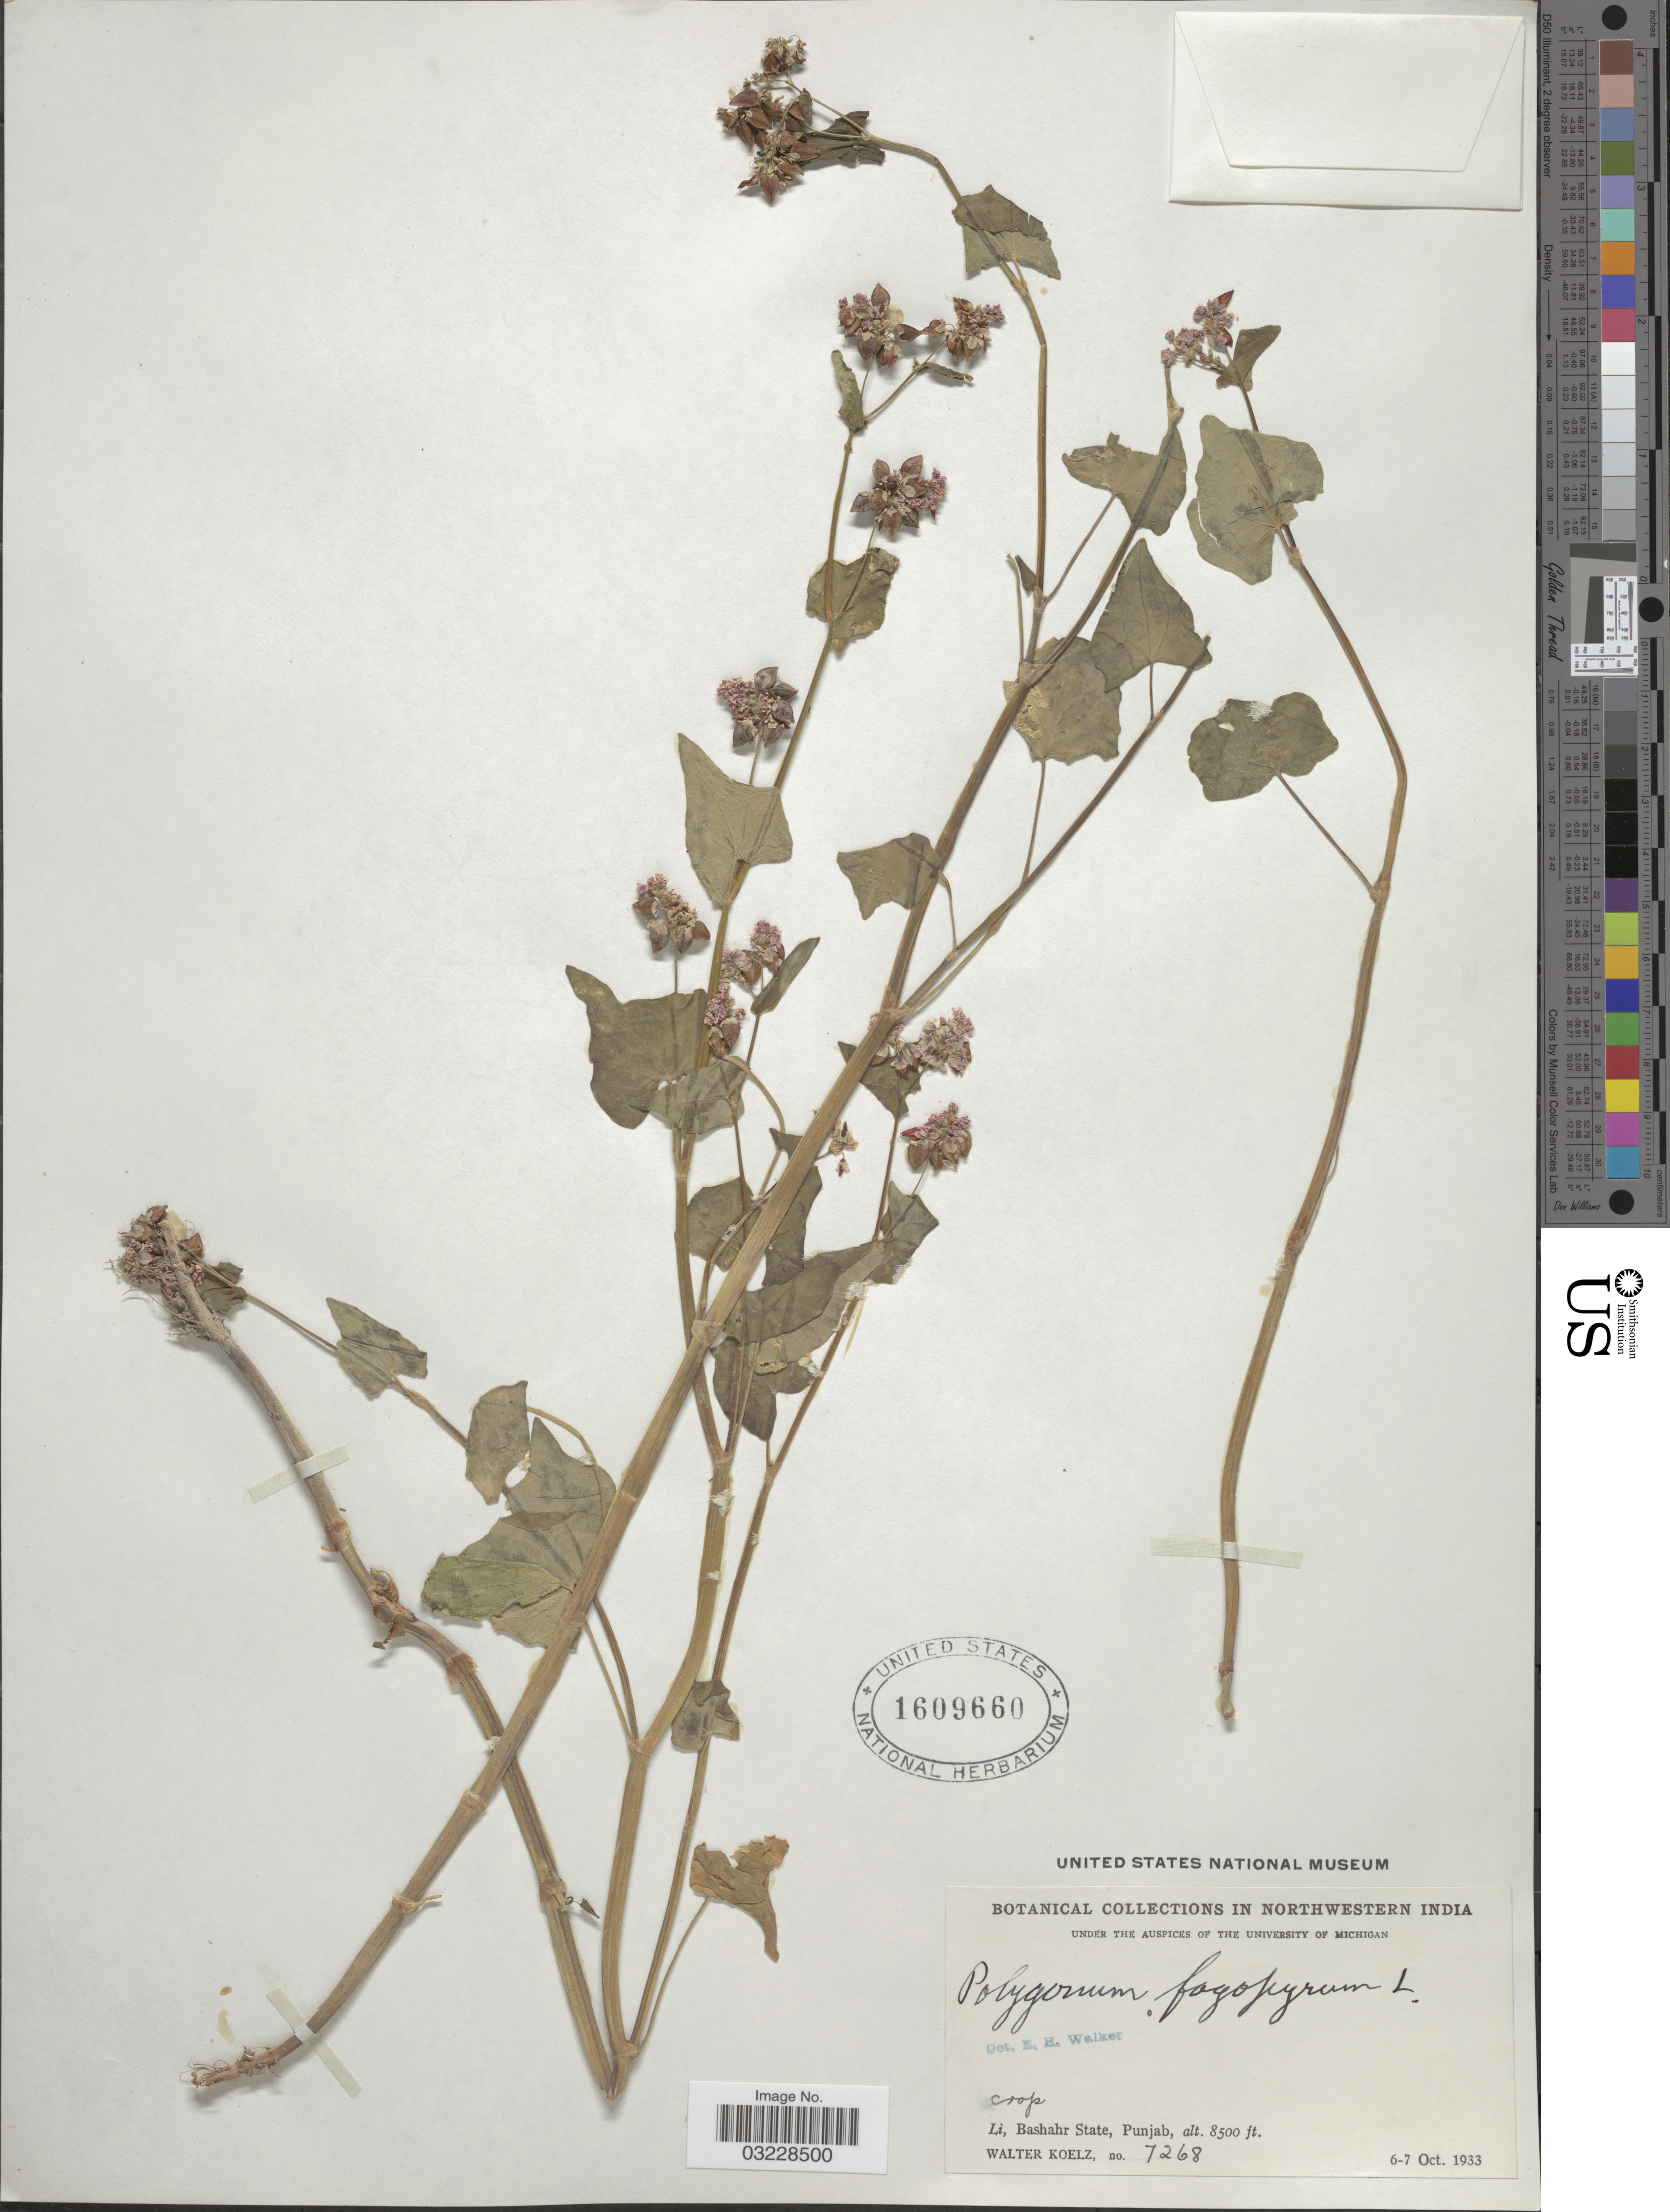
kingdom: Plantae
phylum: Tracheophyta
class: Magnoliopsida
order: Caryophyllales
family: Polygonaceae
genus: Polygonum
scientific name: Polygonum fagopyrum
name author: L.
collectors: W. N. Koelz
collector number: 7268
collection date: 1933-10-06/1933-10-07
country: India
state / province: Punjab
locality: Northwestern India. Li, Bashahr State, Punjab.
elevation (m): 2591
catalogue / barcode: US 1609660